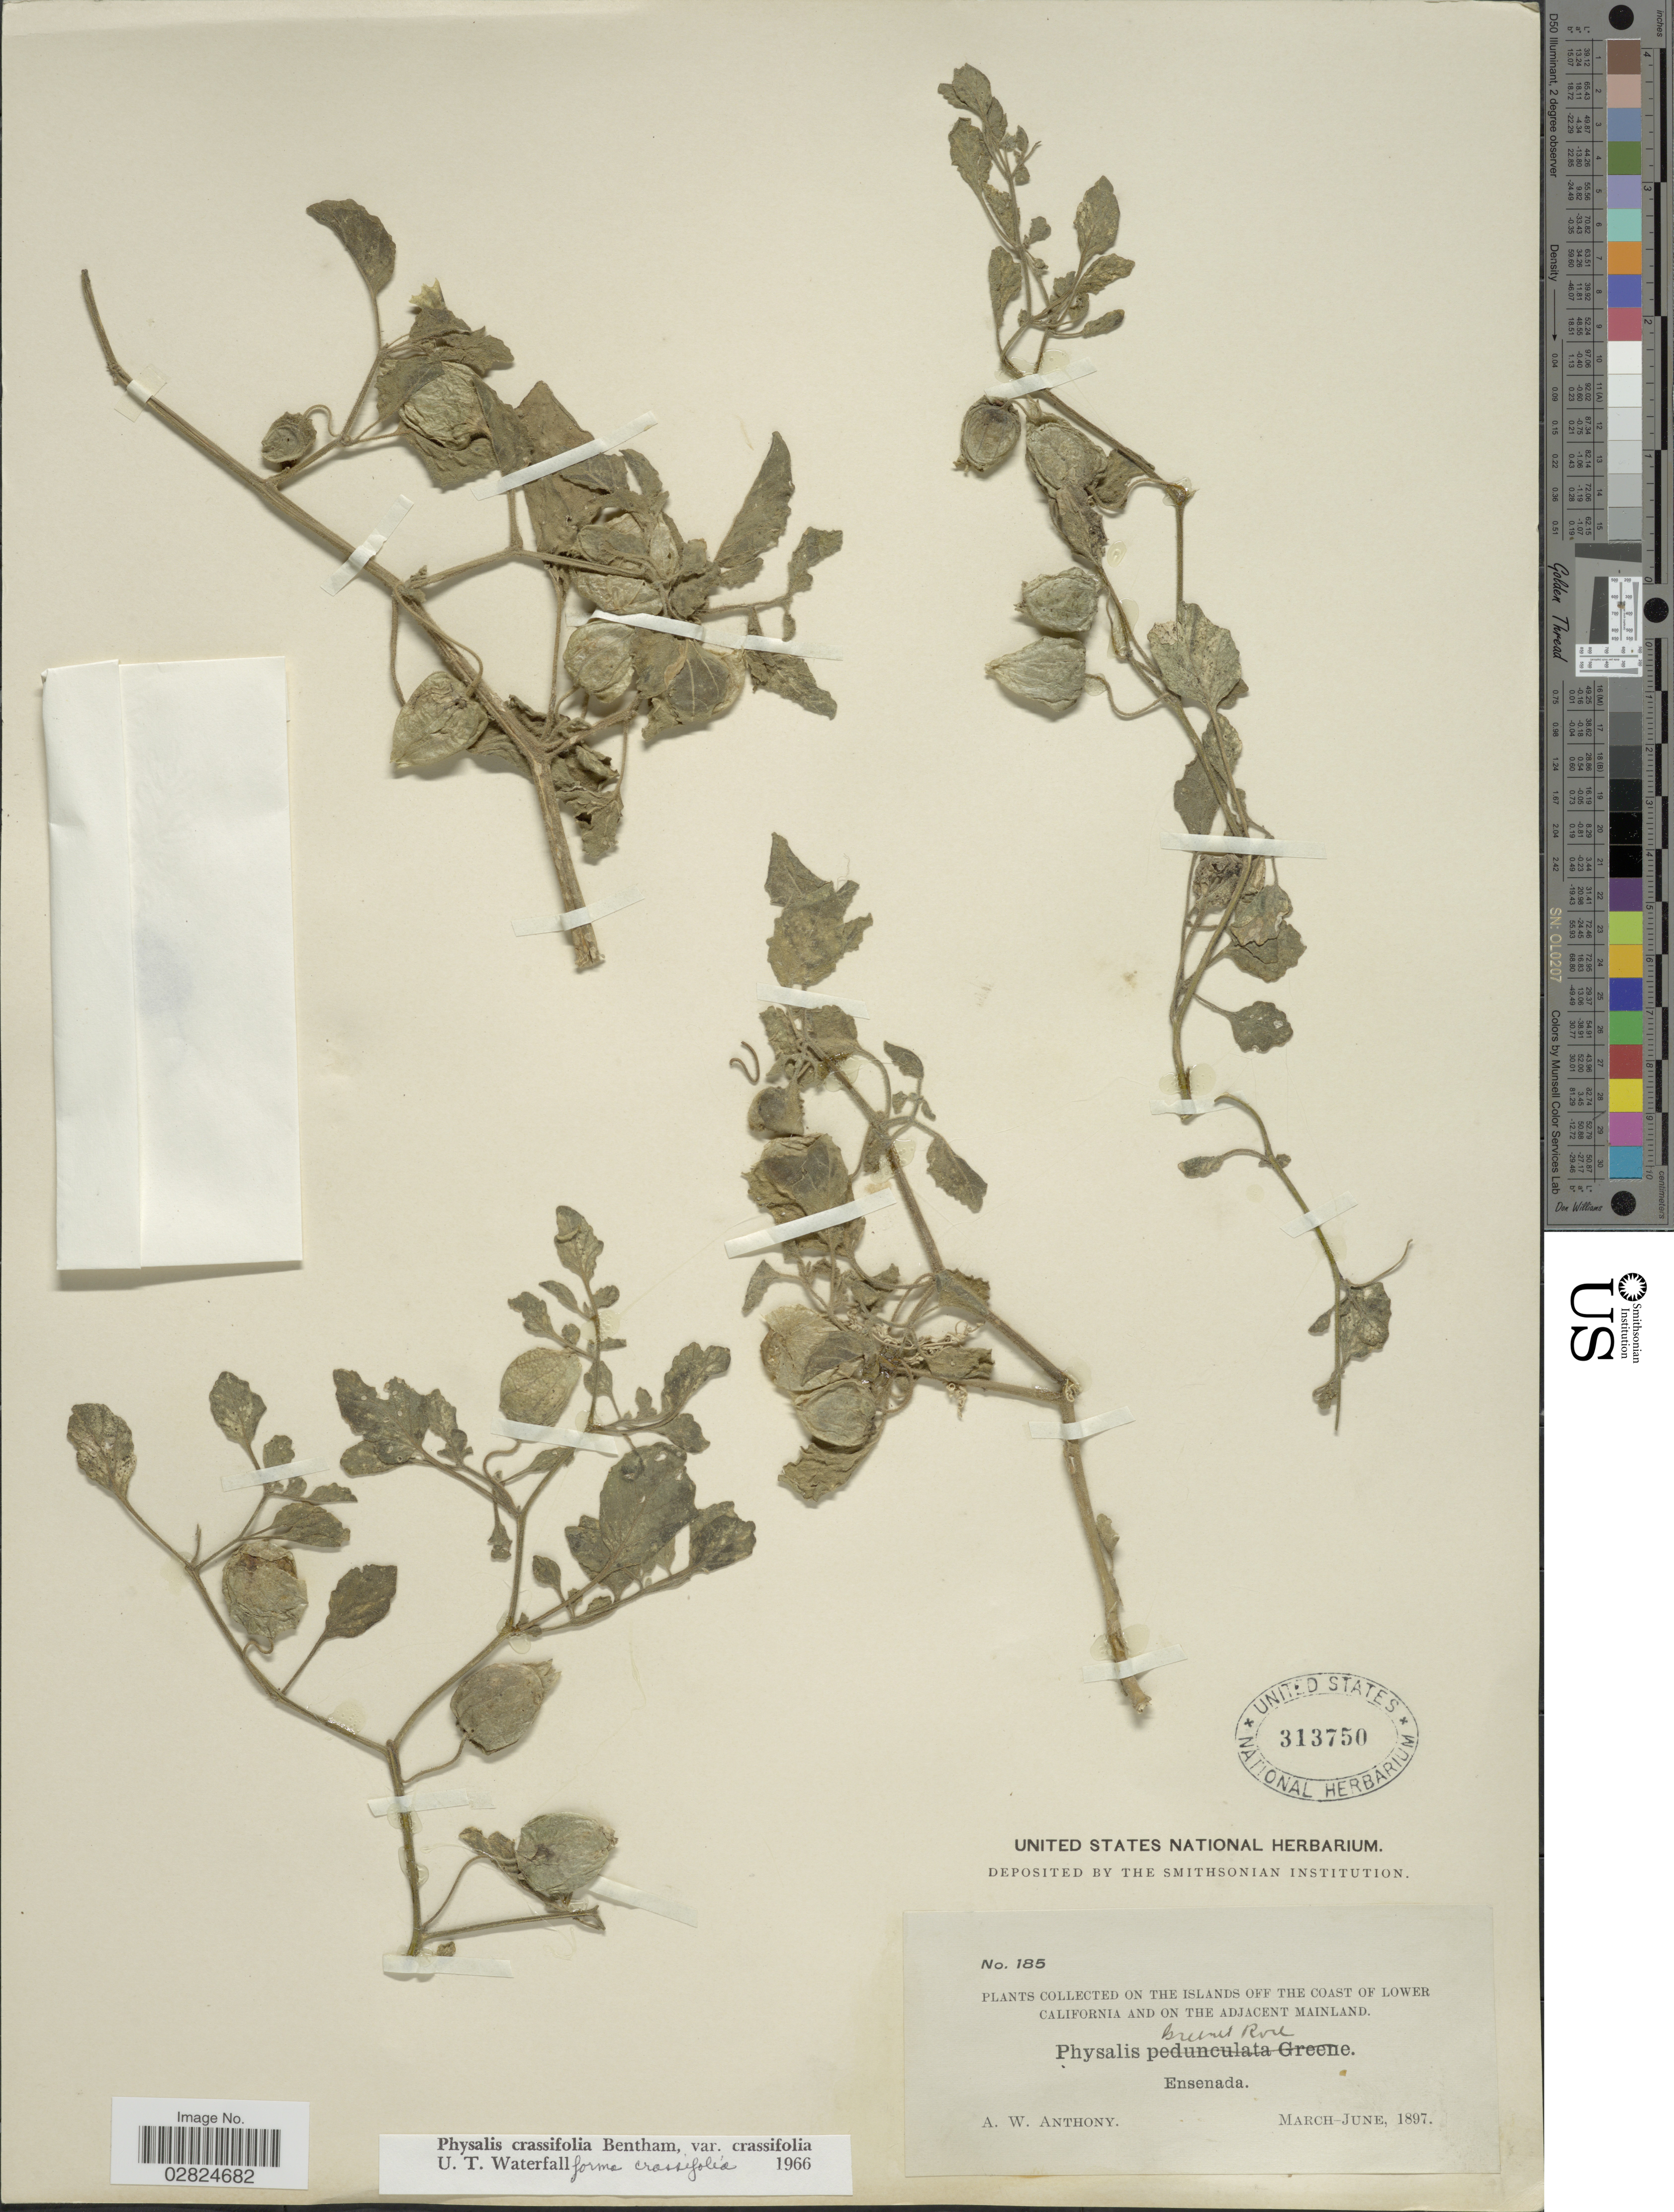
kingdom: Plantae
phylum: Tracheophyta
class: Magnoliopsida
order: Solanales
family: Solanaceae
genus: Physalis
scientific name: Physalis crassifolia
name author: Benth.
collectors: A. W. Anthony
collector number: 185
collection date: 1897-03/1897-06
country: Mexico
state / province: Baja California Norte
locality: On the Islands off the Coast of Lower California and on the Adjacent Mainland. Ensenada.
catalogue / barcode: US 313750